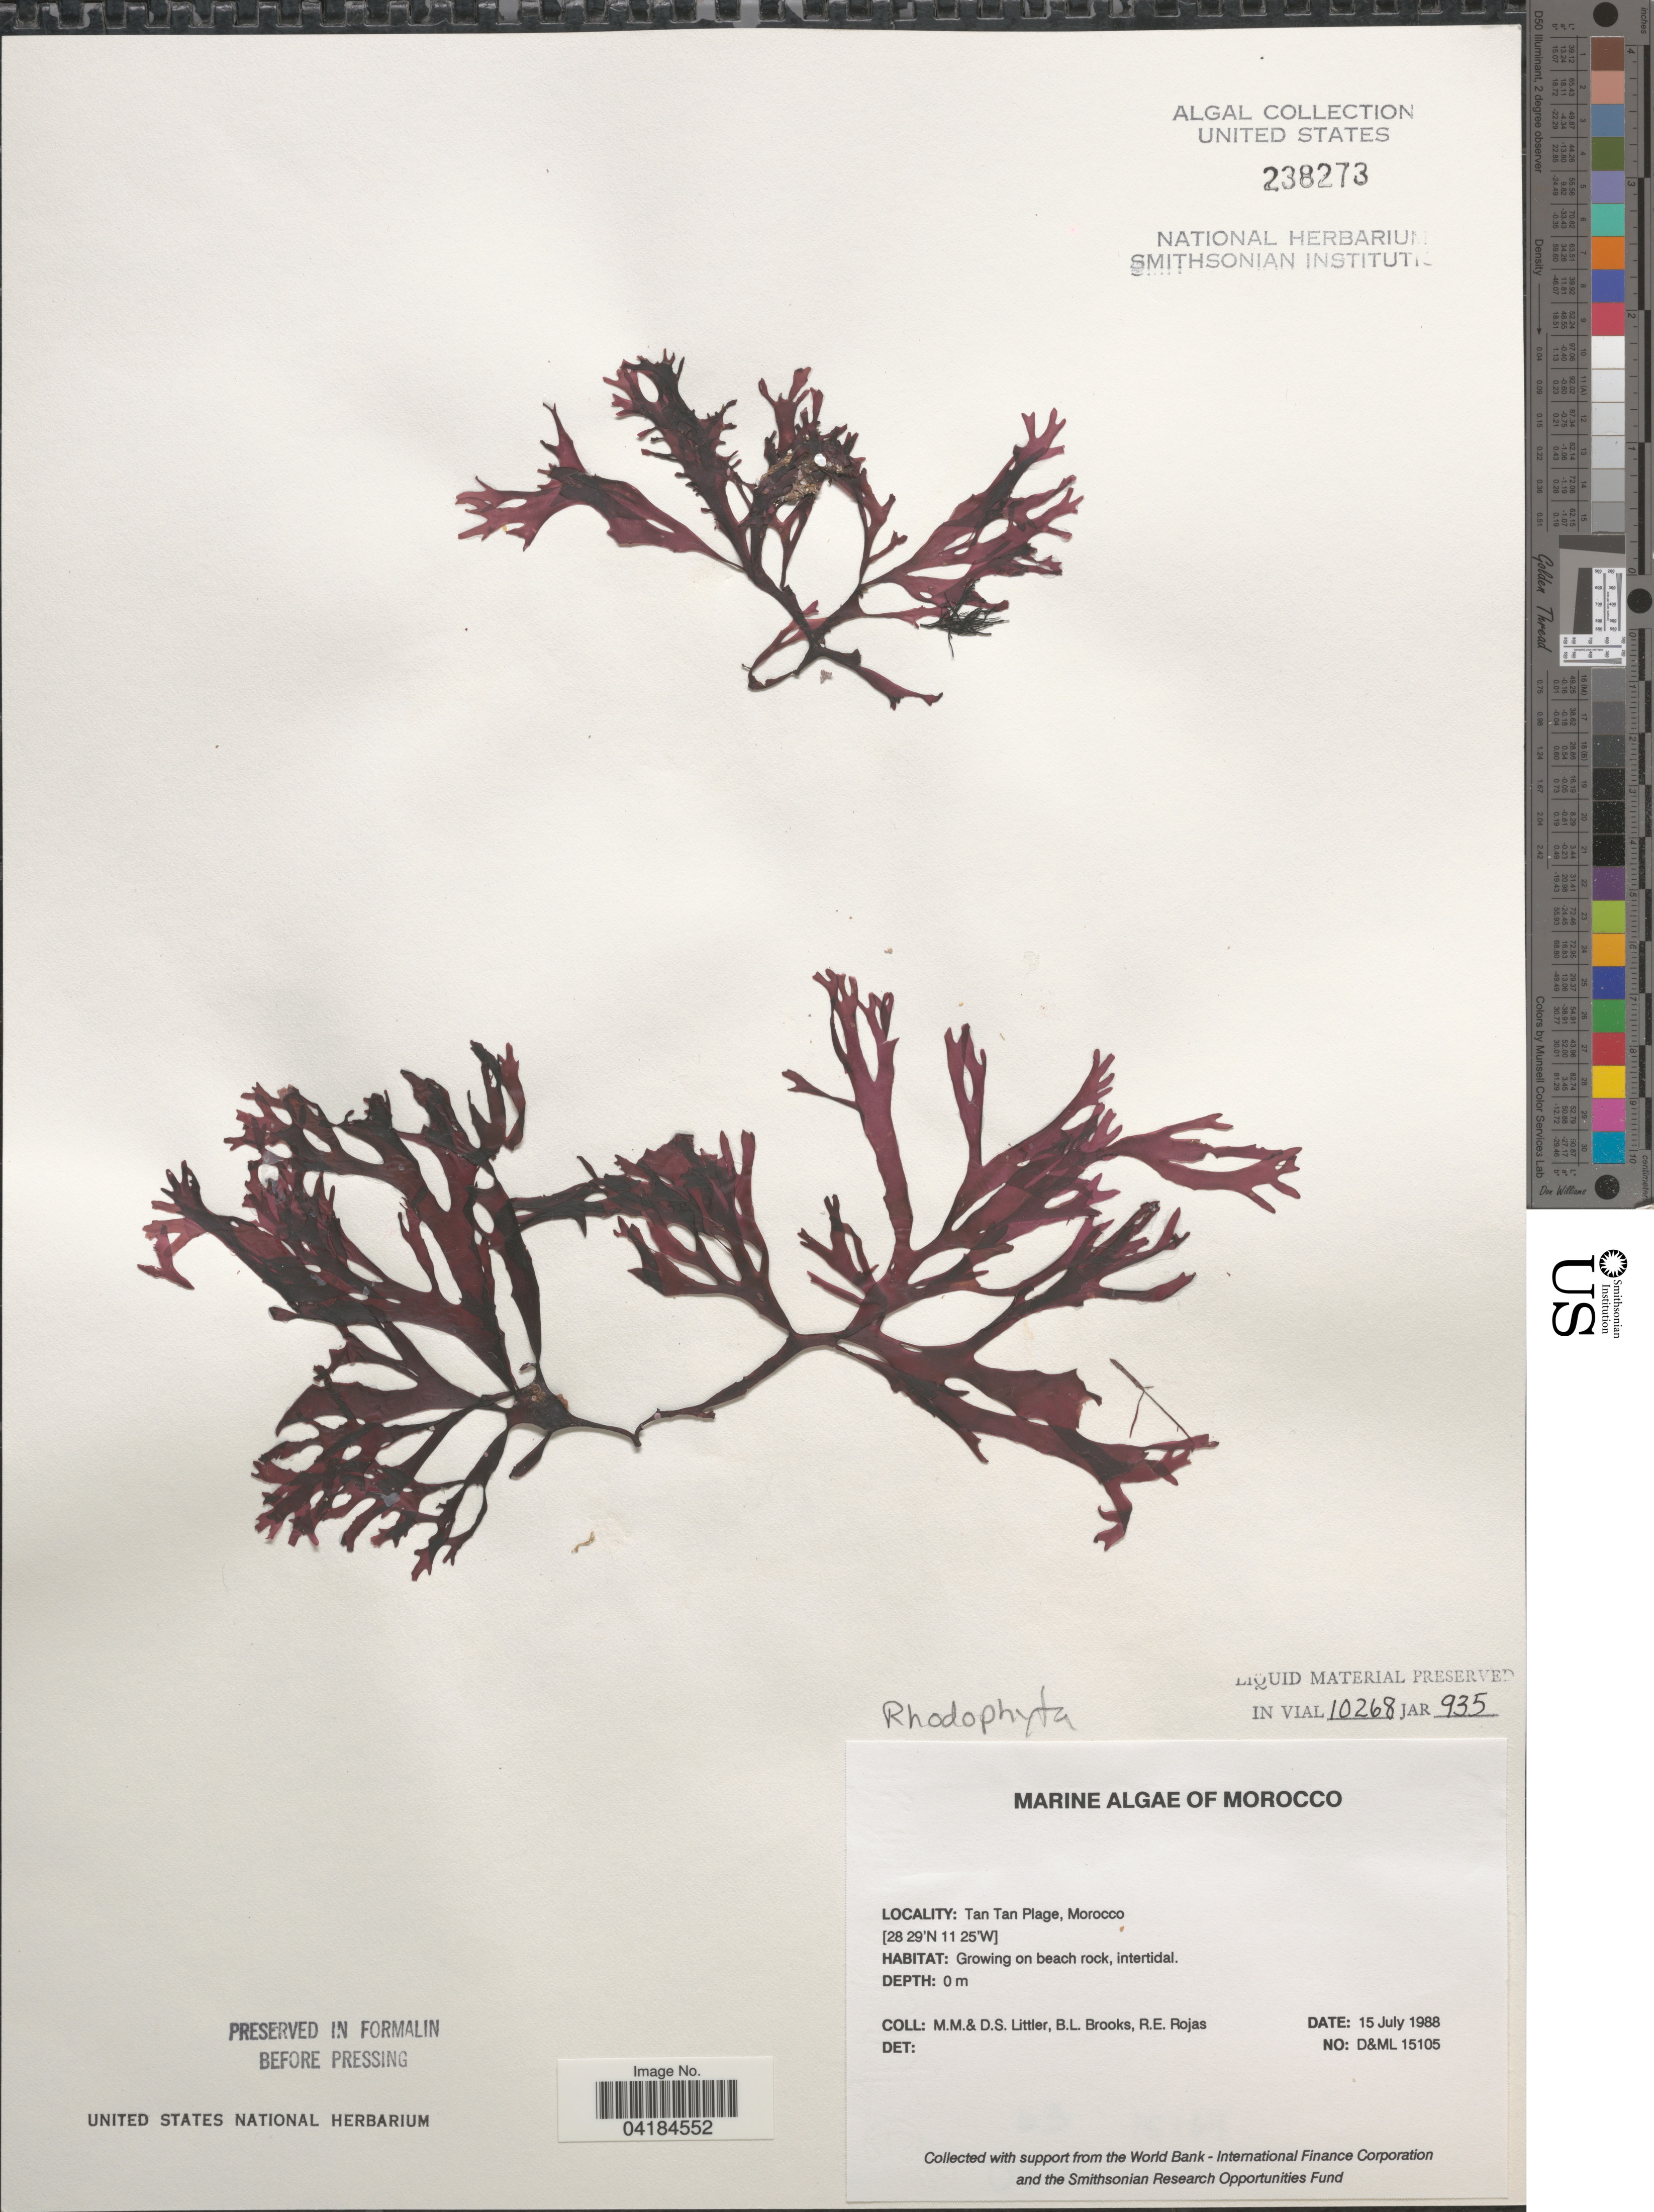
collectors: D. S. Littler, B. Brooks & R. Rojas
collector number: D&ML15105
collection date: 1988-07-15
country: Morocco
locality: Tan Tan Plage.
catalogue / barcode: US 238273